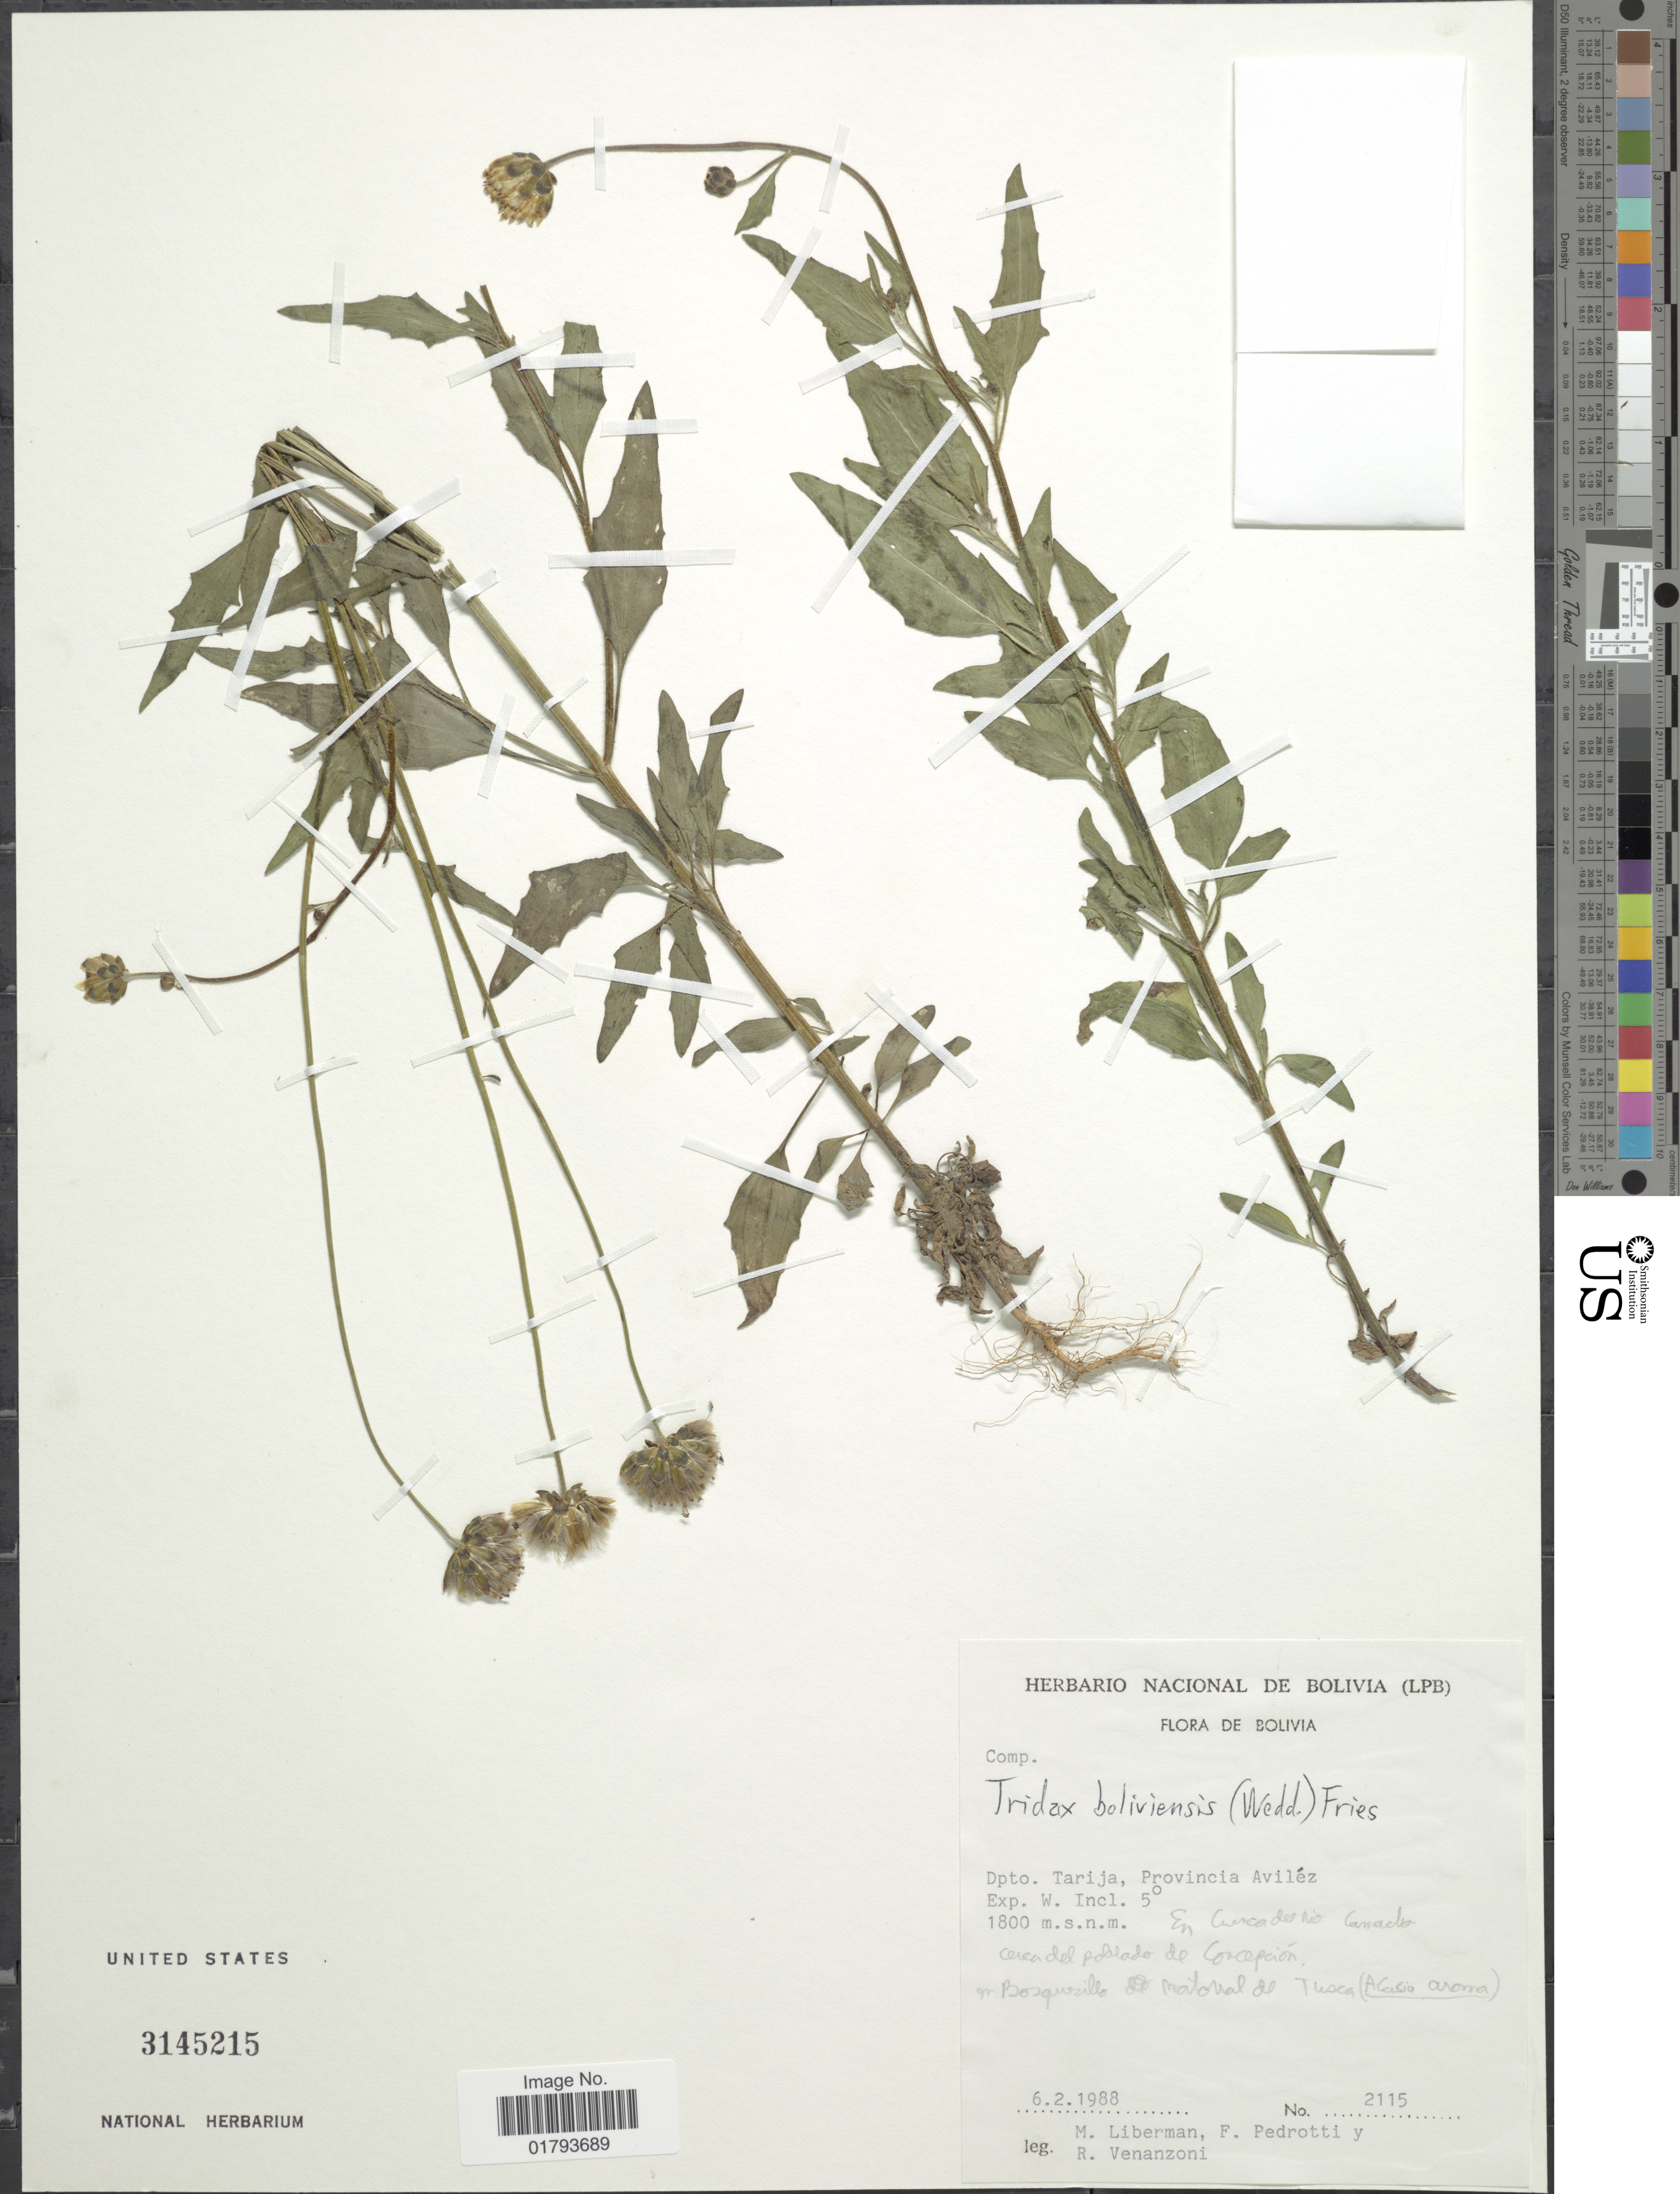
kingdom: Plantae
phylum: Tracheophyta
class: Magnoliopsida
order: Asterales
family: Asteraceae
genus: Tridax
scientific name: Tridax boliviensis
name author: (Wedd.) R.E. Fr.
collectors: M. Liberman, F. Pedrotti & R. Venanzoni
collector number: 2115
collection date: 1988-02-06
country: Bolivia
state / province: Tarija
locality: Provincia Aviléz, En cuercader Rio Camado cerca del poblado de Concepción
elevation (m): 1800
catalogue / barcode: US 3145215